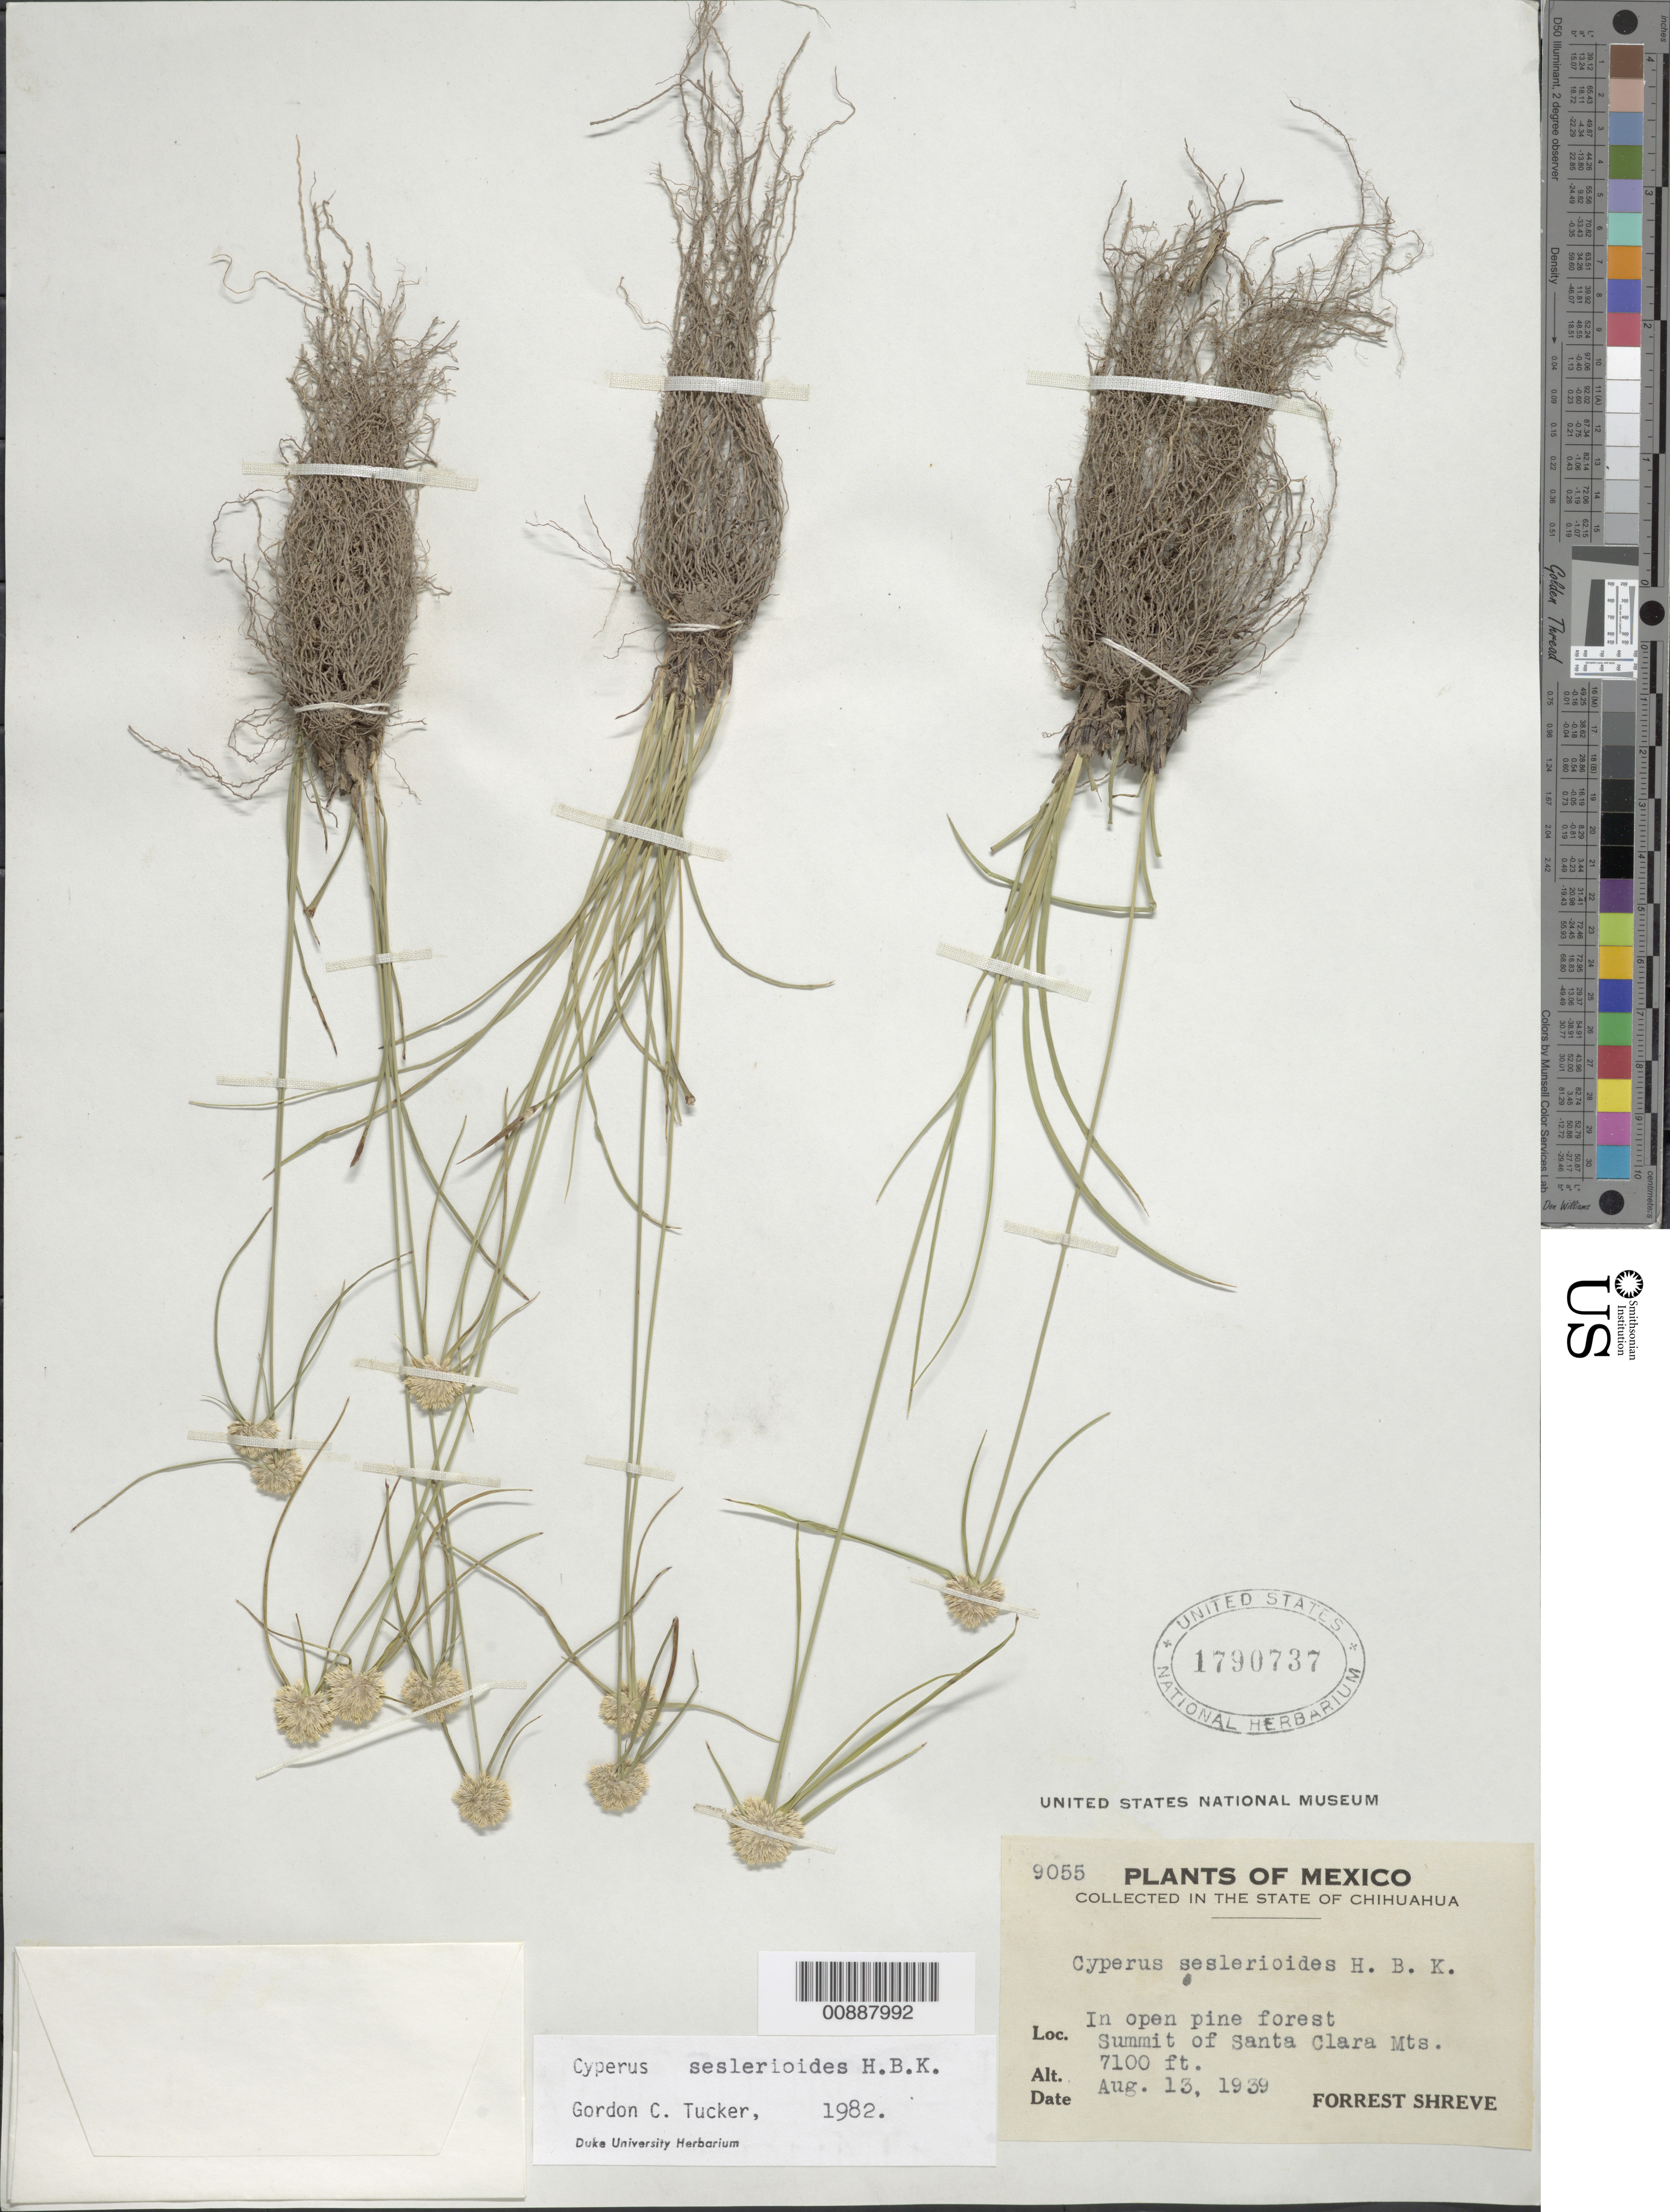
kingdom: Plantae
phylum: Tracheophyta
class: Liliopsida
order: Poales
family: Cyperaceae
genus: Cyperus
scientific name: Cyperus seslerioides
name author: Kunth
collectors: F. Shreve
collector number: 9055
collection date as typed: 13 Aug 1939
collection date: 1939-08-13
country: Mexico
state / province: Chihuahua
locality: Summit of Santa Clara Mts.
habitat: In open pine forest.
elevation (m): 2164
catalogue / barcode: US 1790737